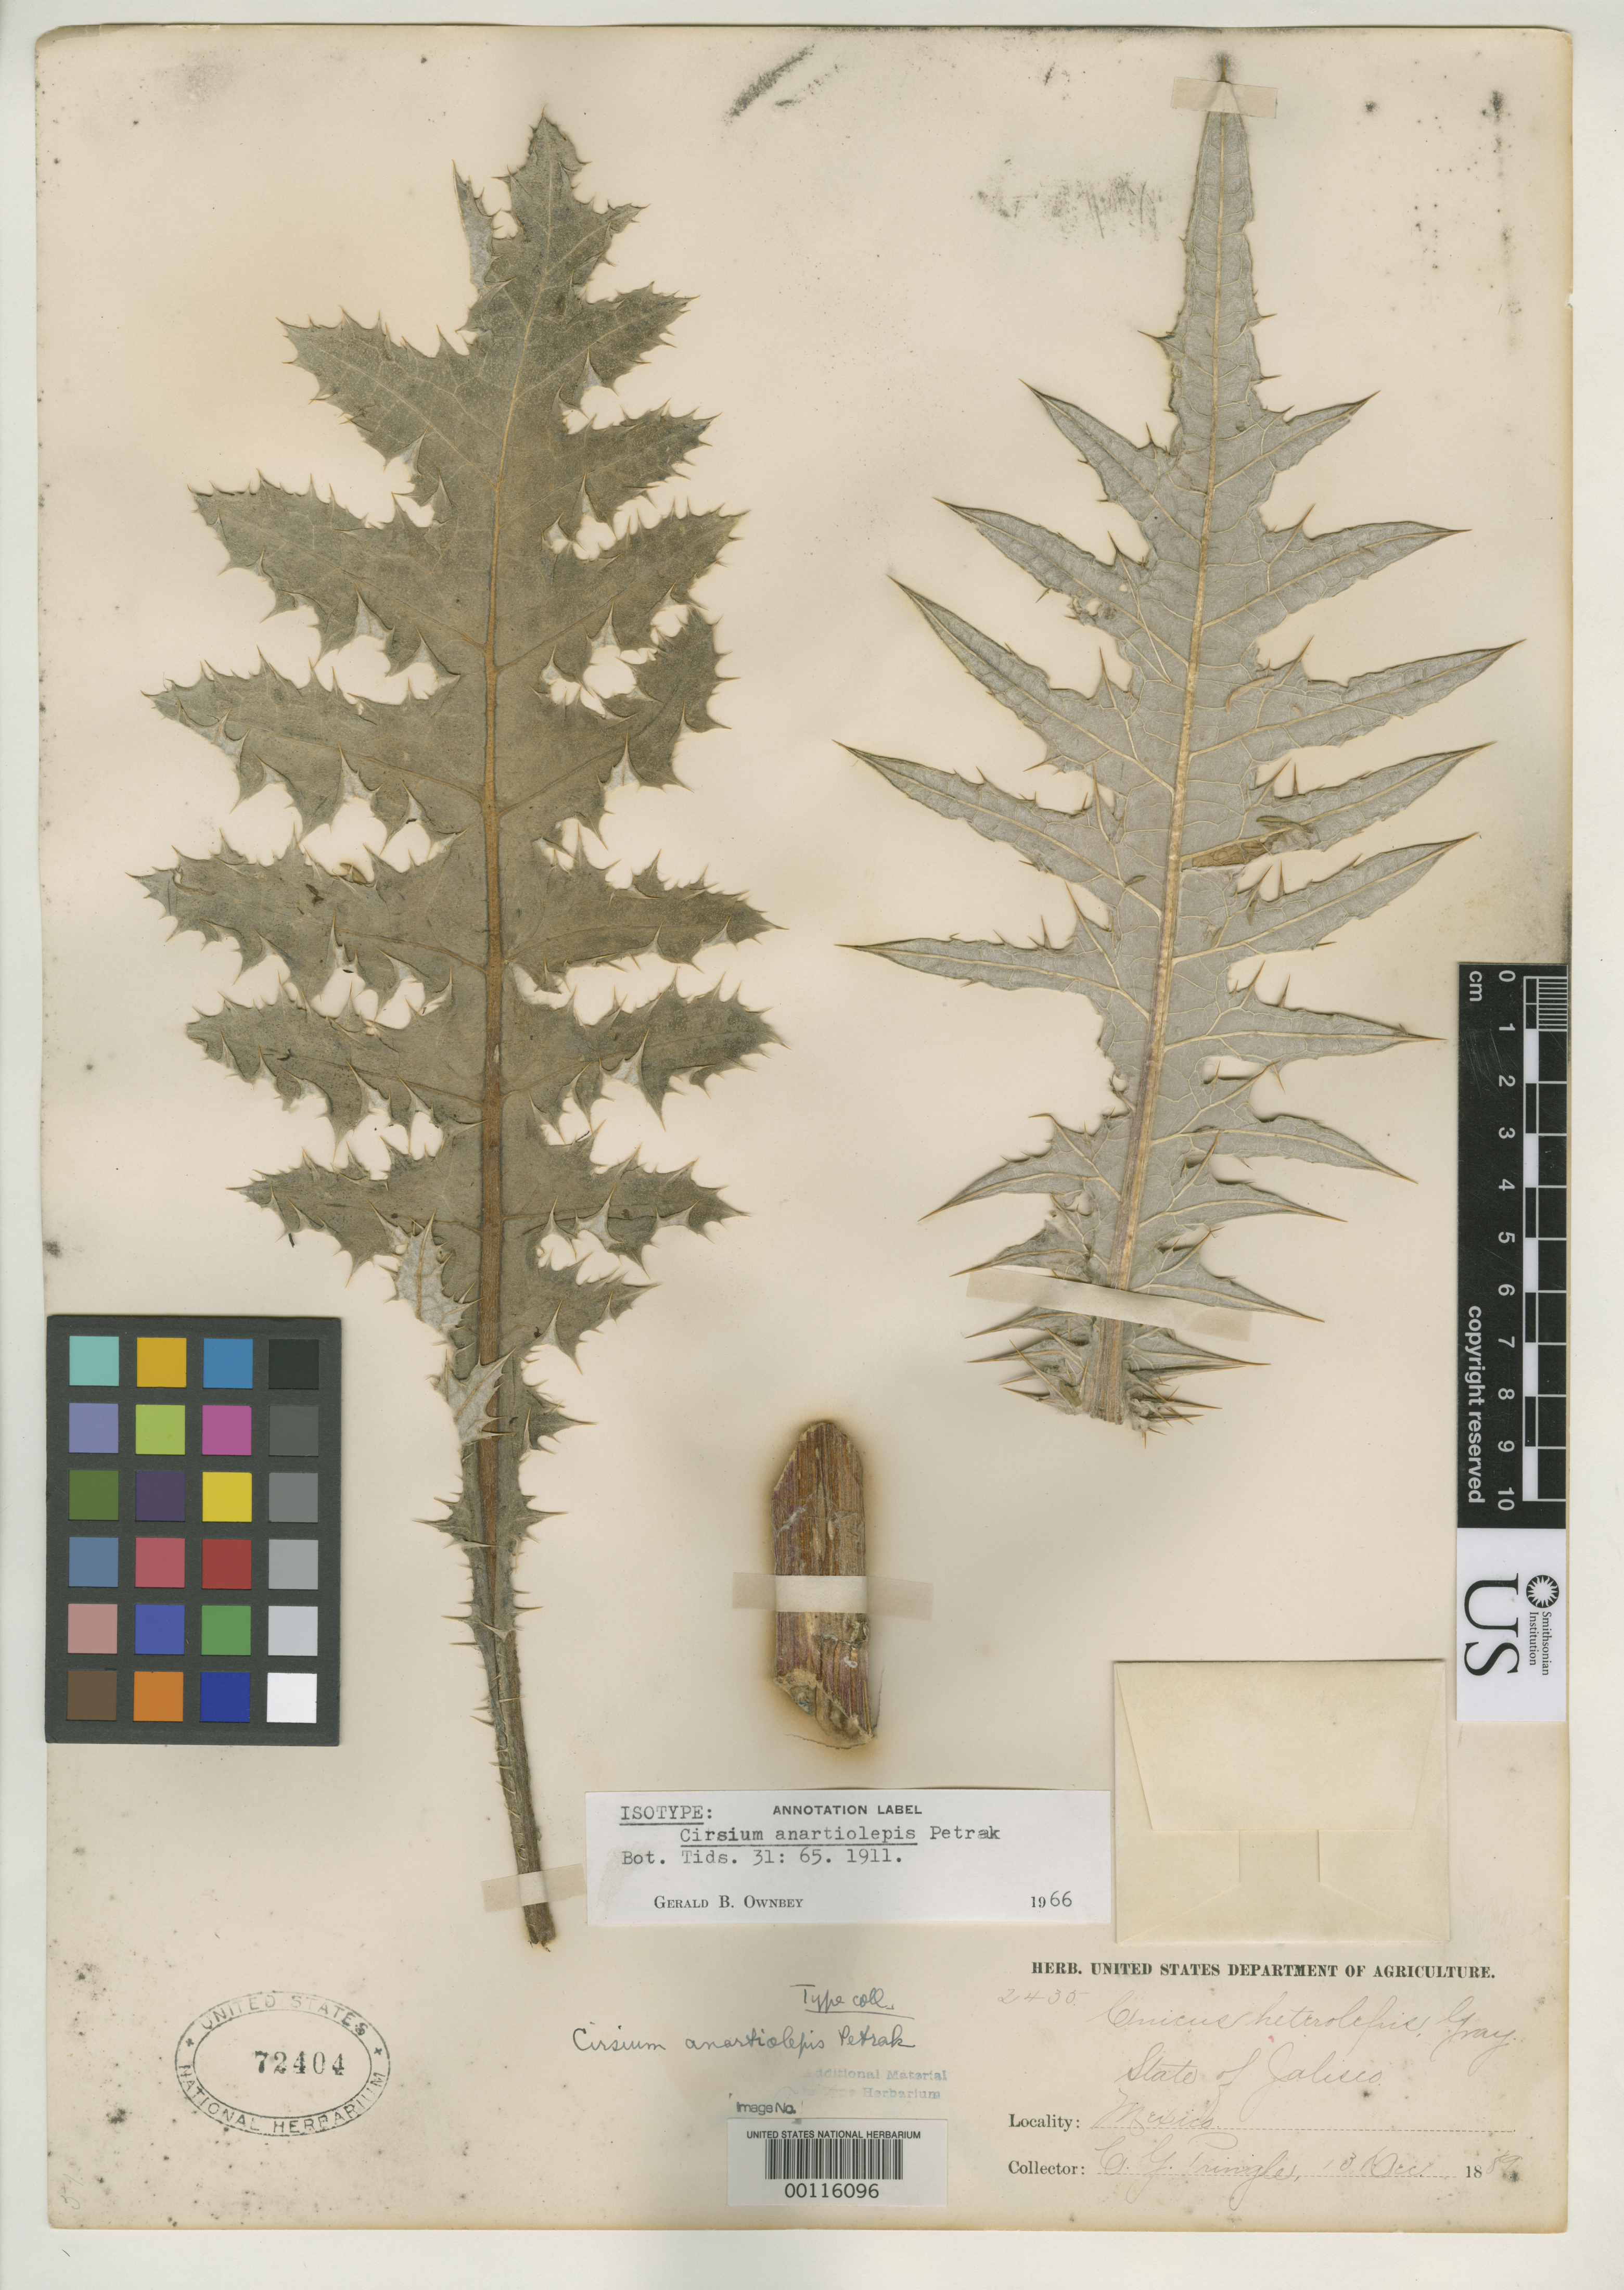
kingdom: Plantae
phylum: Tracheophyta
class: Magnoliopsida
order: Asterales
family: Asteraceae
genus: Cirsium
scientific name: Cirsium anartiolepis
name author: Petr.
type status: Isotype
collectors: C. G. Pringle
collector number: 2435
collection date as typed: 13 Dec 1889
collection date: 1889-12-13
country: Mexico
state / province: Jalisco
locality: Near Lake Chapala.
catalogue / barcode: US 72404